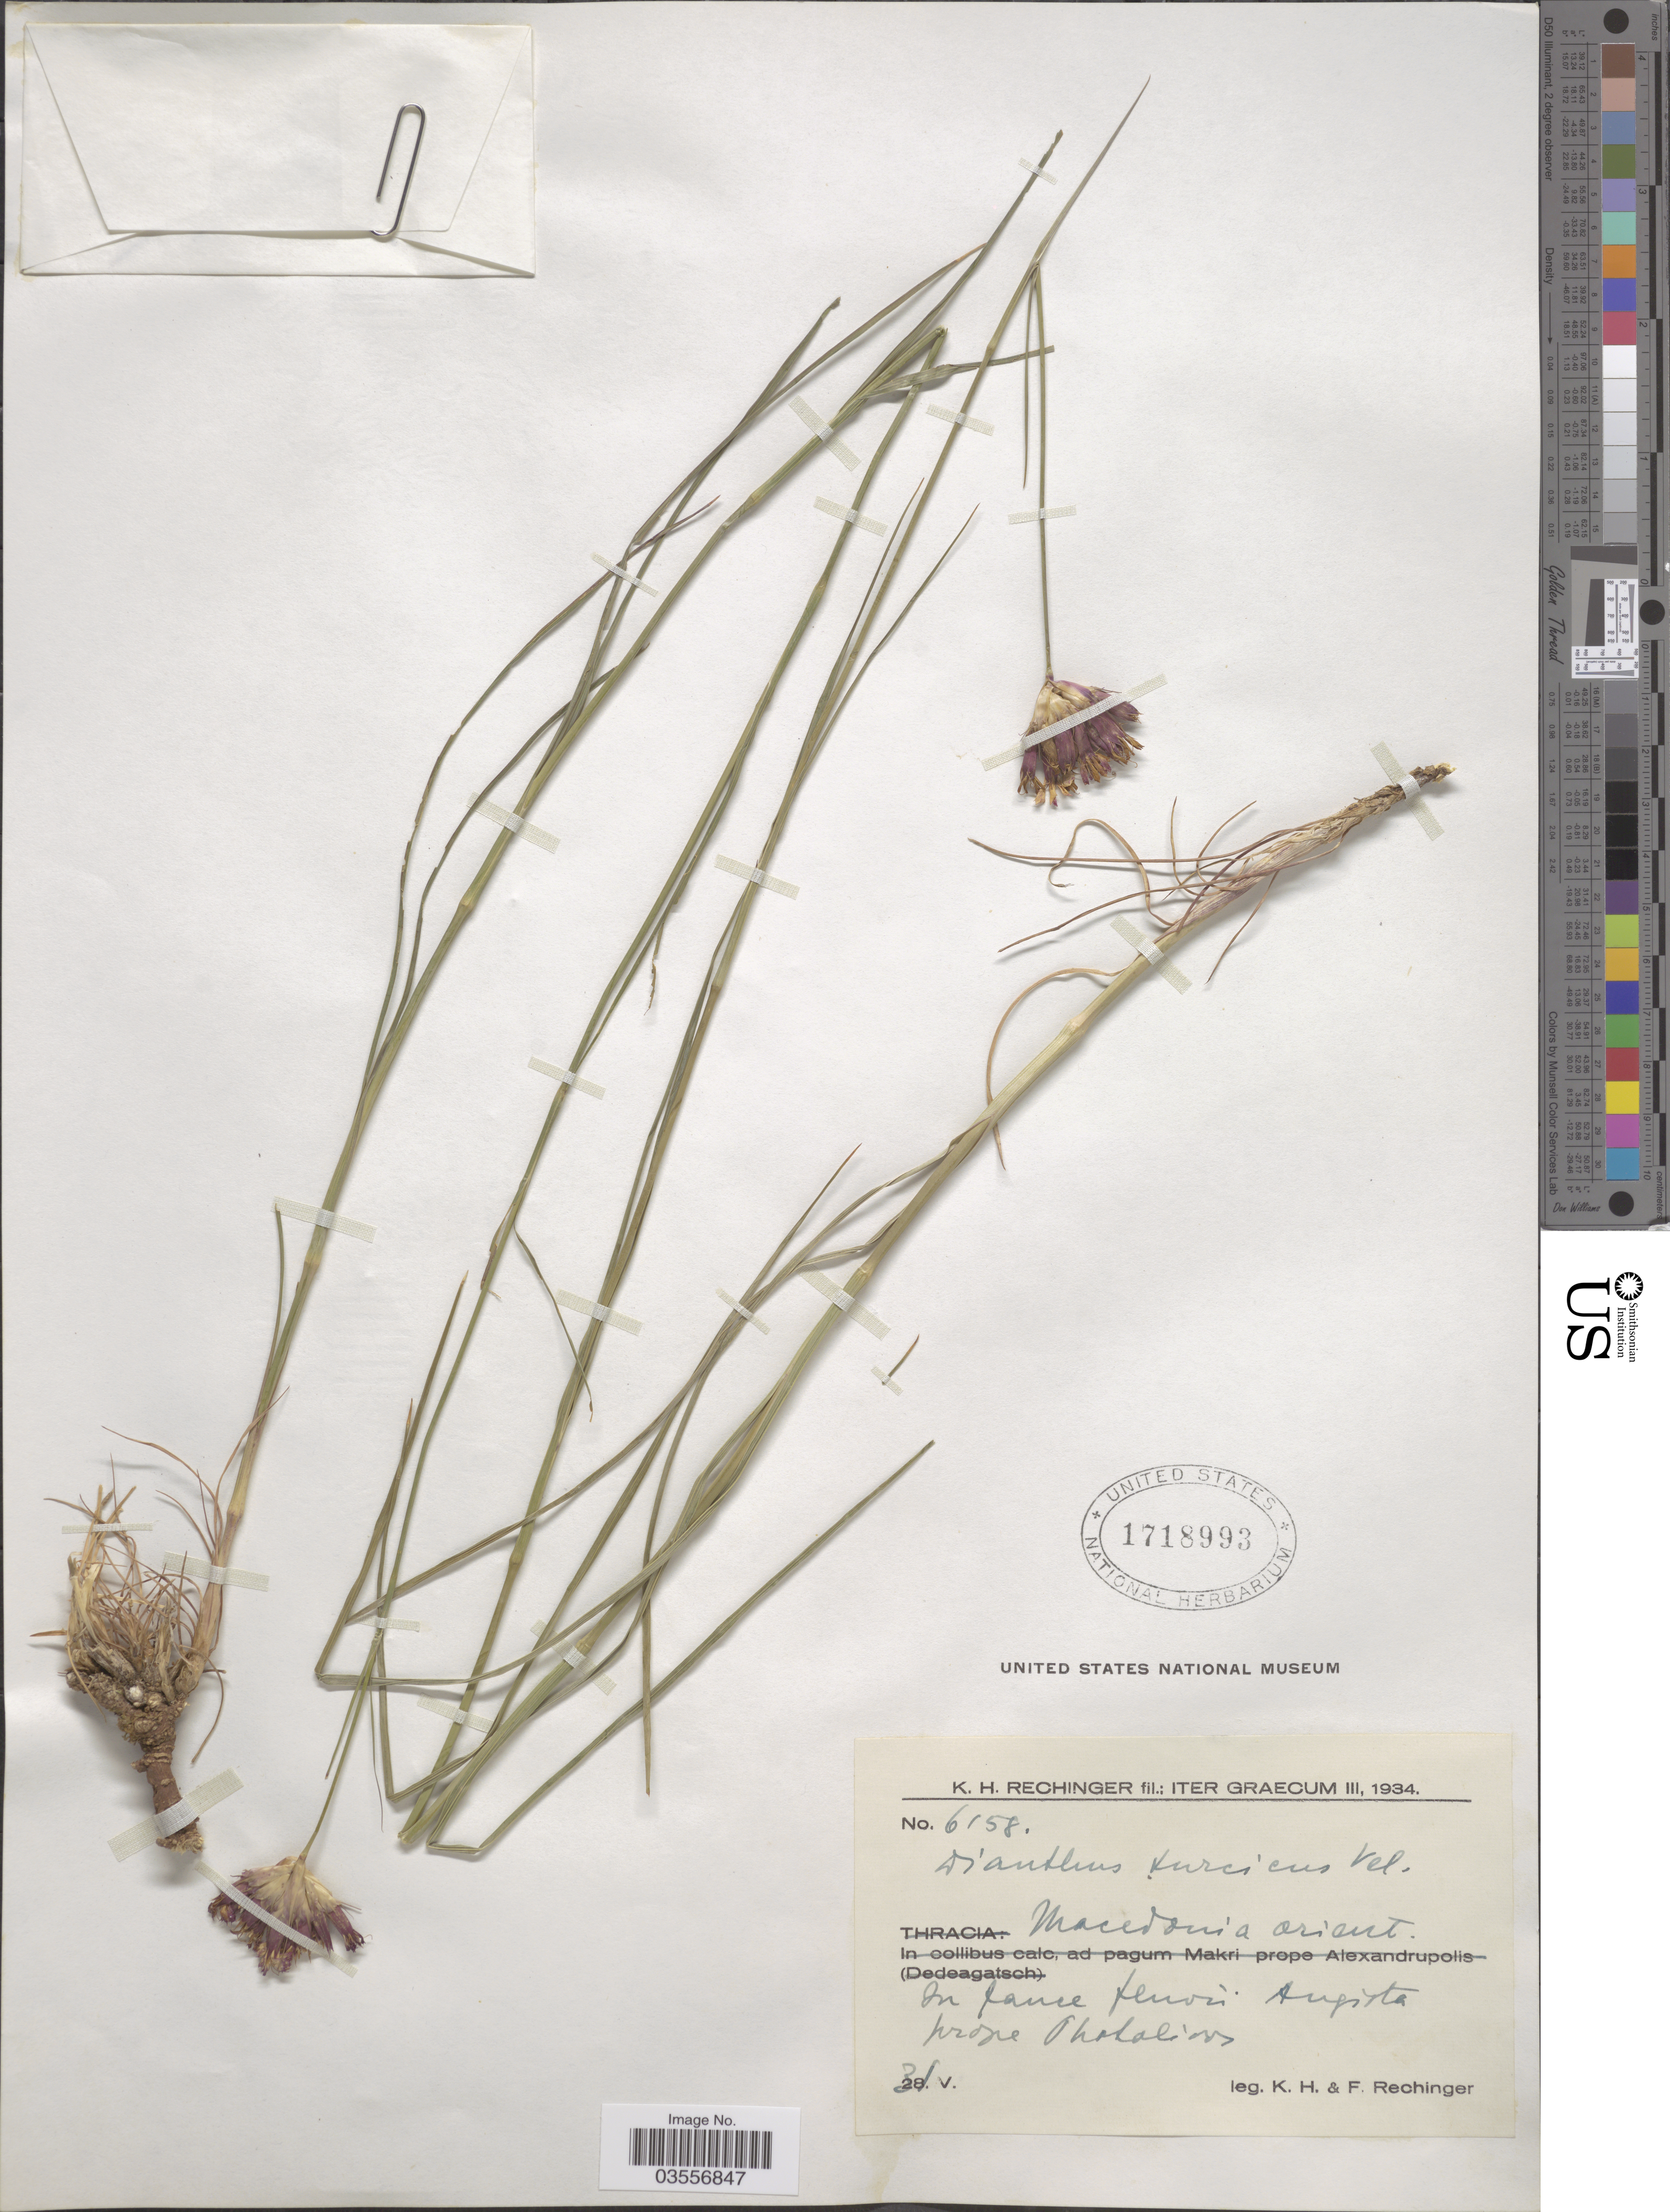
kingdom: Plantae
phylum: Tracheophyta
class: Magnoliopsida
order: Caryophyllales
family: Caryophyllaceae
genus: Dianthus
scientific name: Dianthus turcicus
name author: Velen.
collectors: K. H. Rechinger & F. Rechinger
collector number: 6158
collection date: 1934-05-31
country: Greece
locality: Iter Graecum. Macedonia orient. In fauce fluvii Angista prope Photolivos.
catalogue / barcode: US 1718993